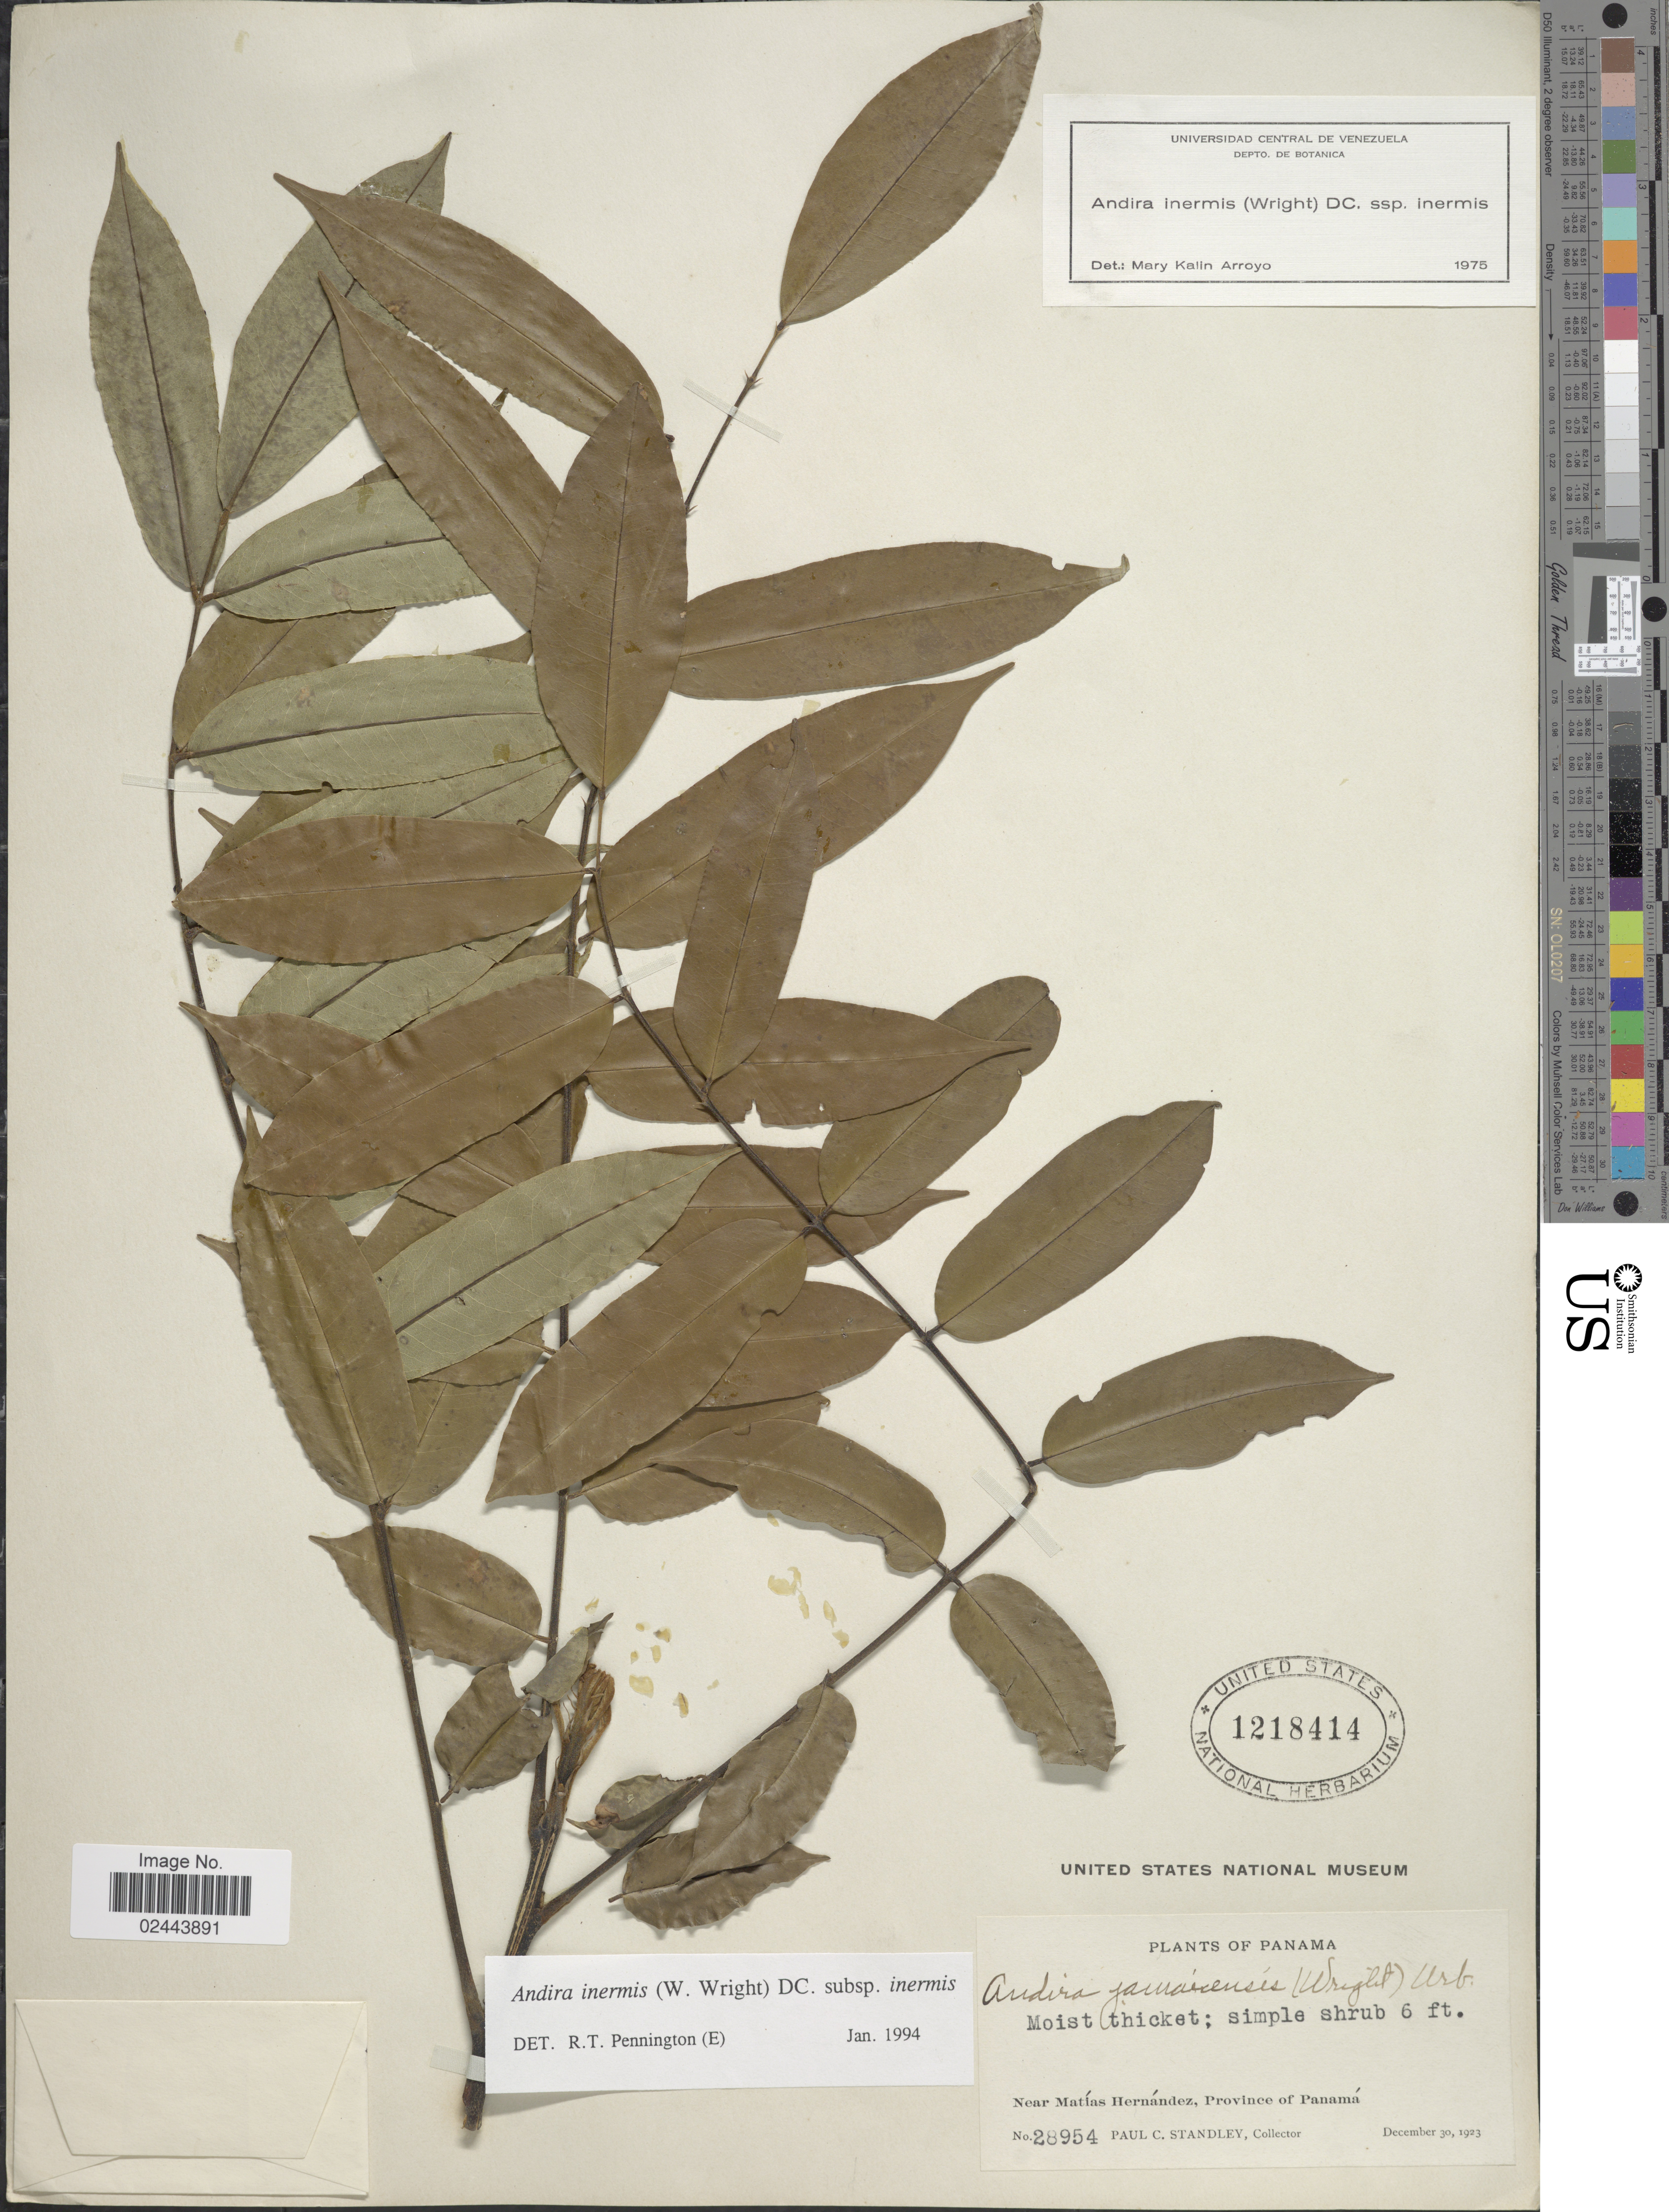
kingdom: Plantae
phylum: Tracheophyta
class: Magnoliopsida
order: Fabales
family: Fabaceae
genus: Andira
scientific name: Andira inermis subsp. inermis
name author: (W. Wright) Kunth ex DC.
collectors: P. C. Standley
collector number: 28954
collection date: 1923-12-30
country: Panama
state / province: Panamá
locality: Moist thicket, near Matias Hernandez.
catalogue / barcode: US 1218414